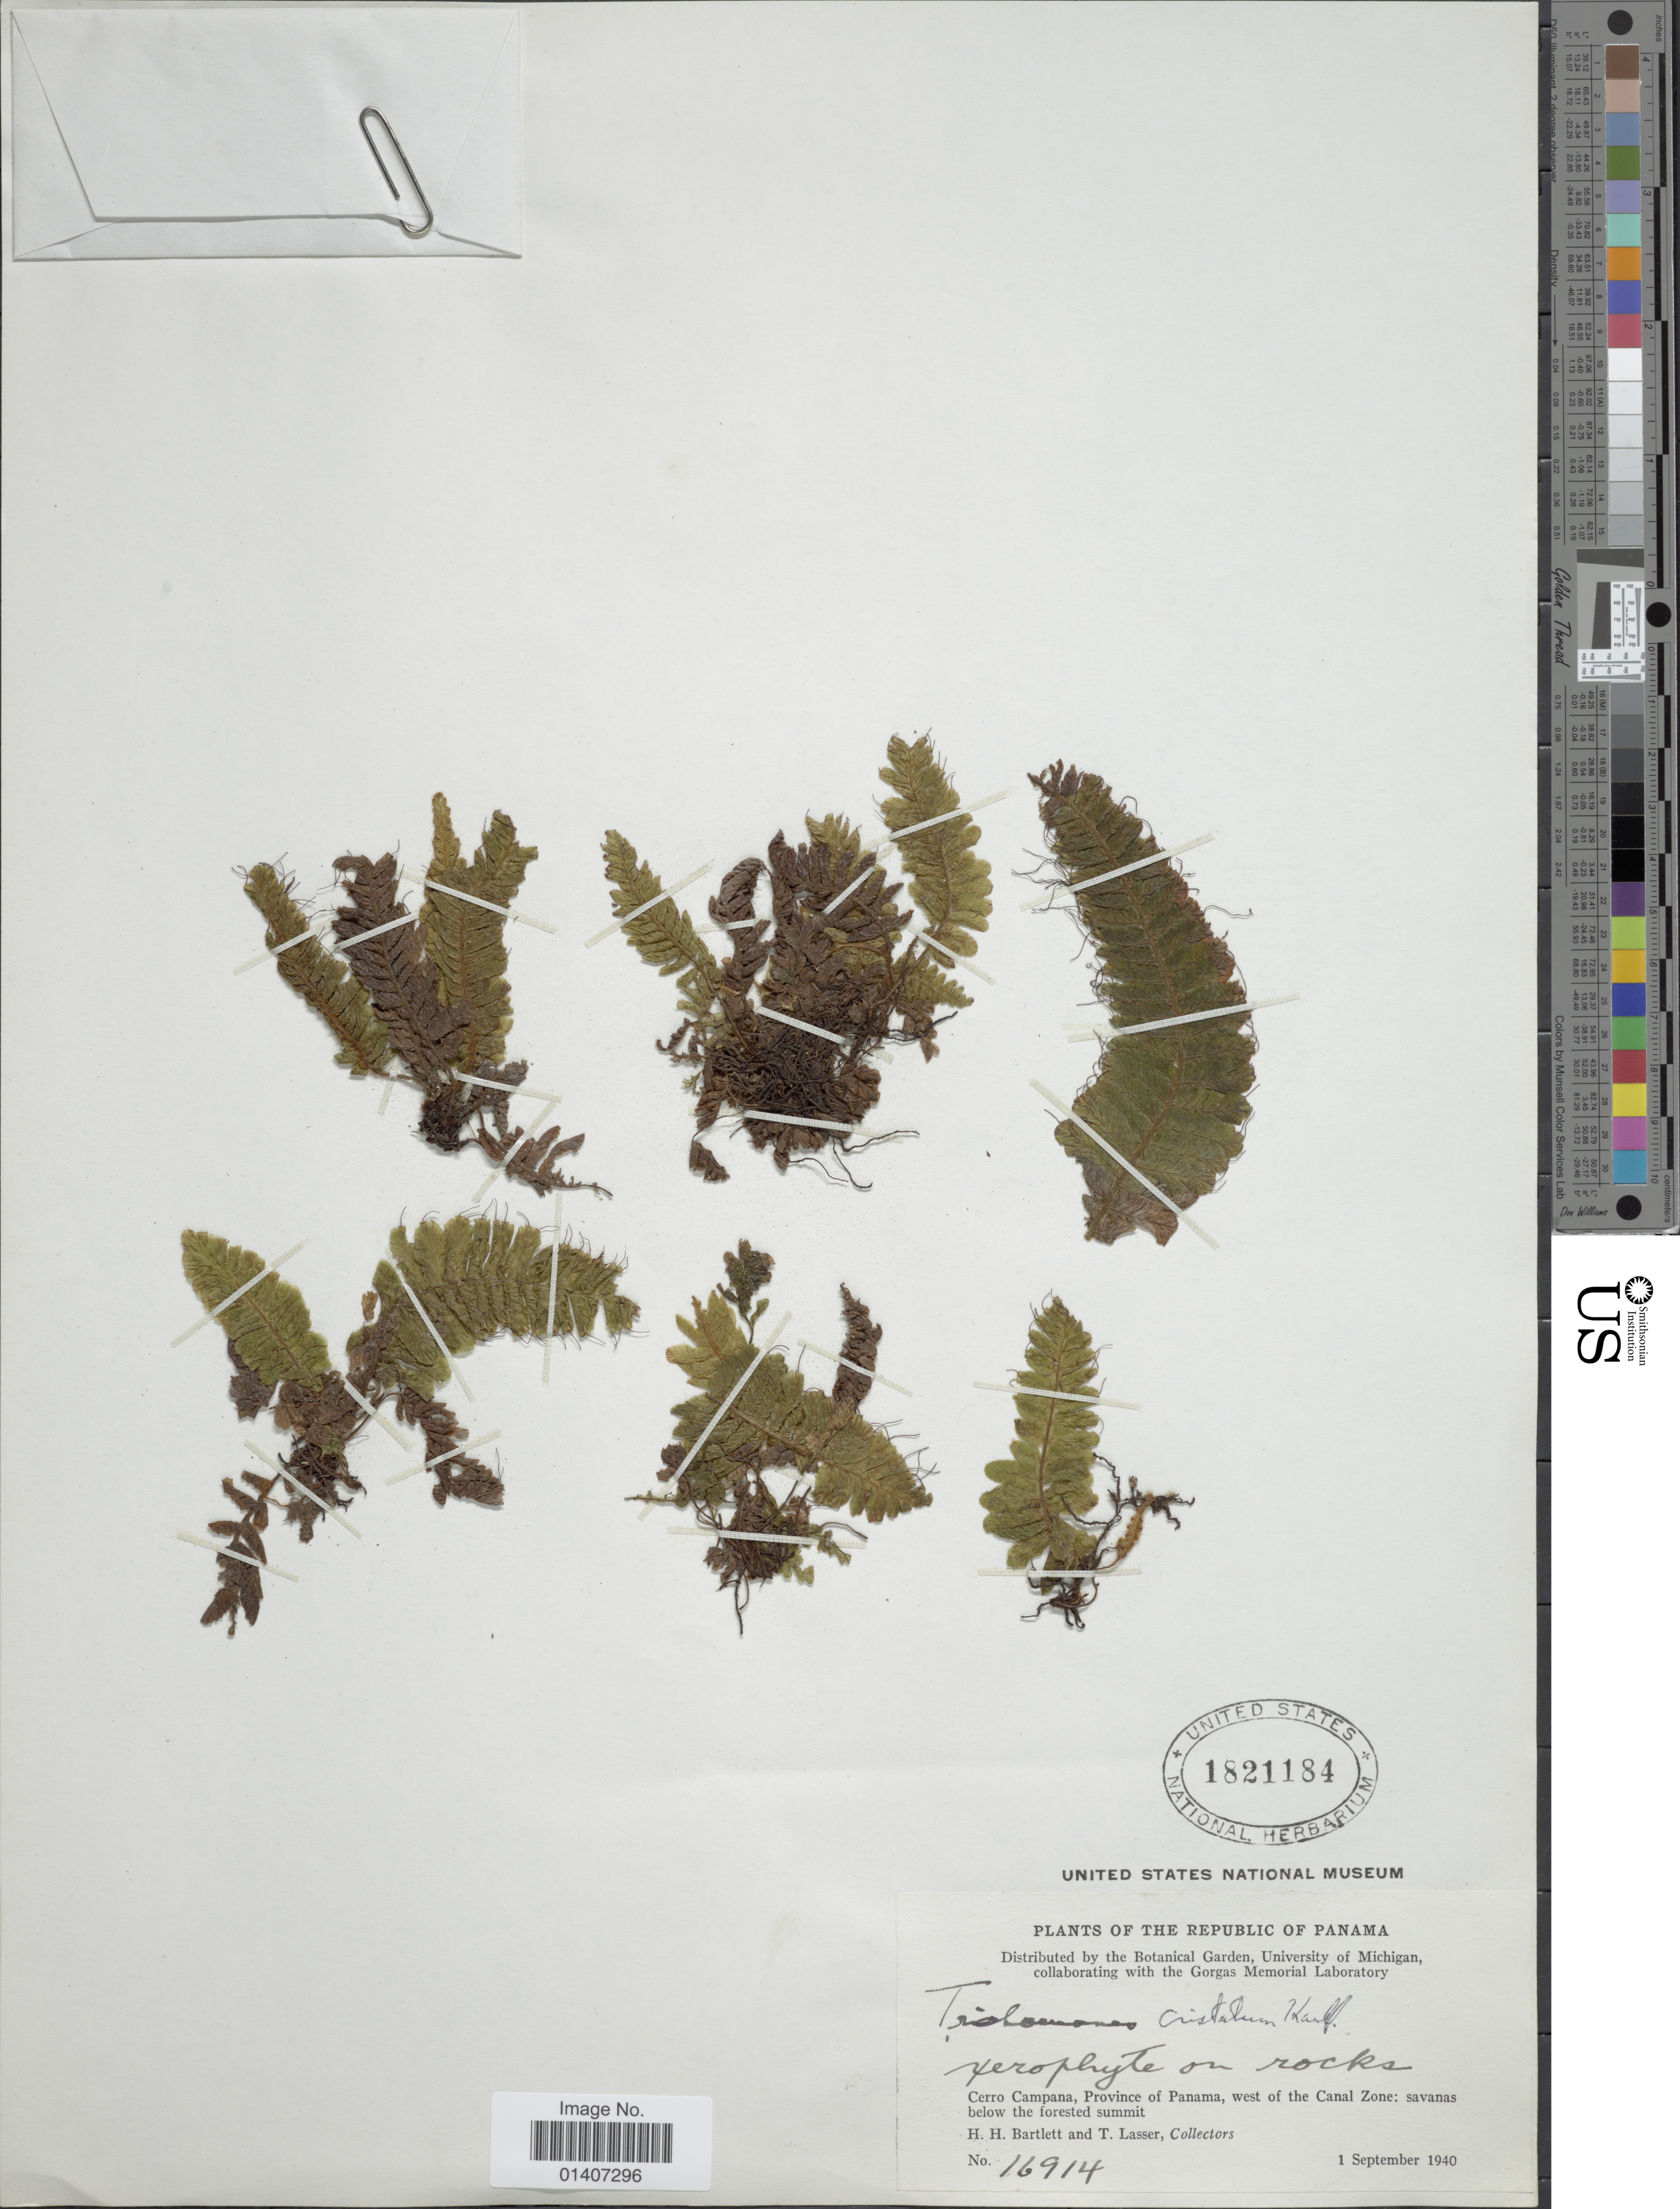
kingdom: Plantae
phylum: Tracheophyta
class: Polypodiopsida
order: Hymenophyllales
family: Hymenophyllaceae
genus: Trichomanes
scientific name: Trichomanes crispum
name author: L.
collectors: H. H. Bartlett & T. Lasser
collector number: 16914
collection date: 1940-09-01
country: Panama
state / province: Panamá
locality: The Republic of Panama, Cerro Campana, province of Panama, west of the Canal Zone: savanas below the forested summit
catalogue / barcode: US 1821184